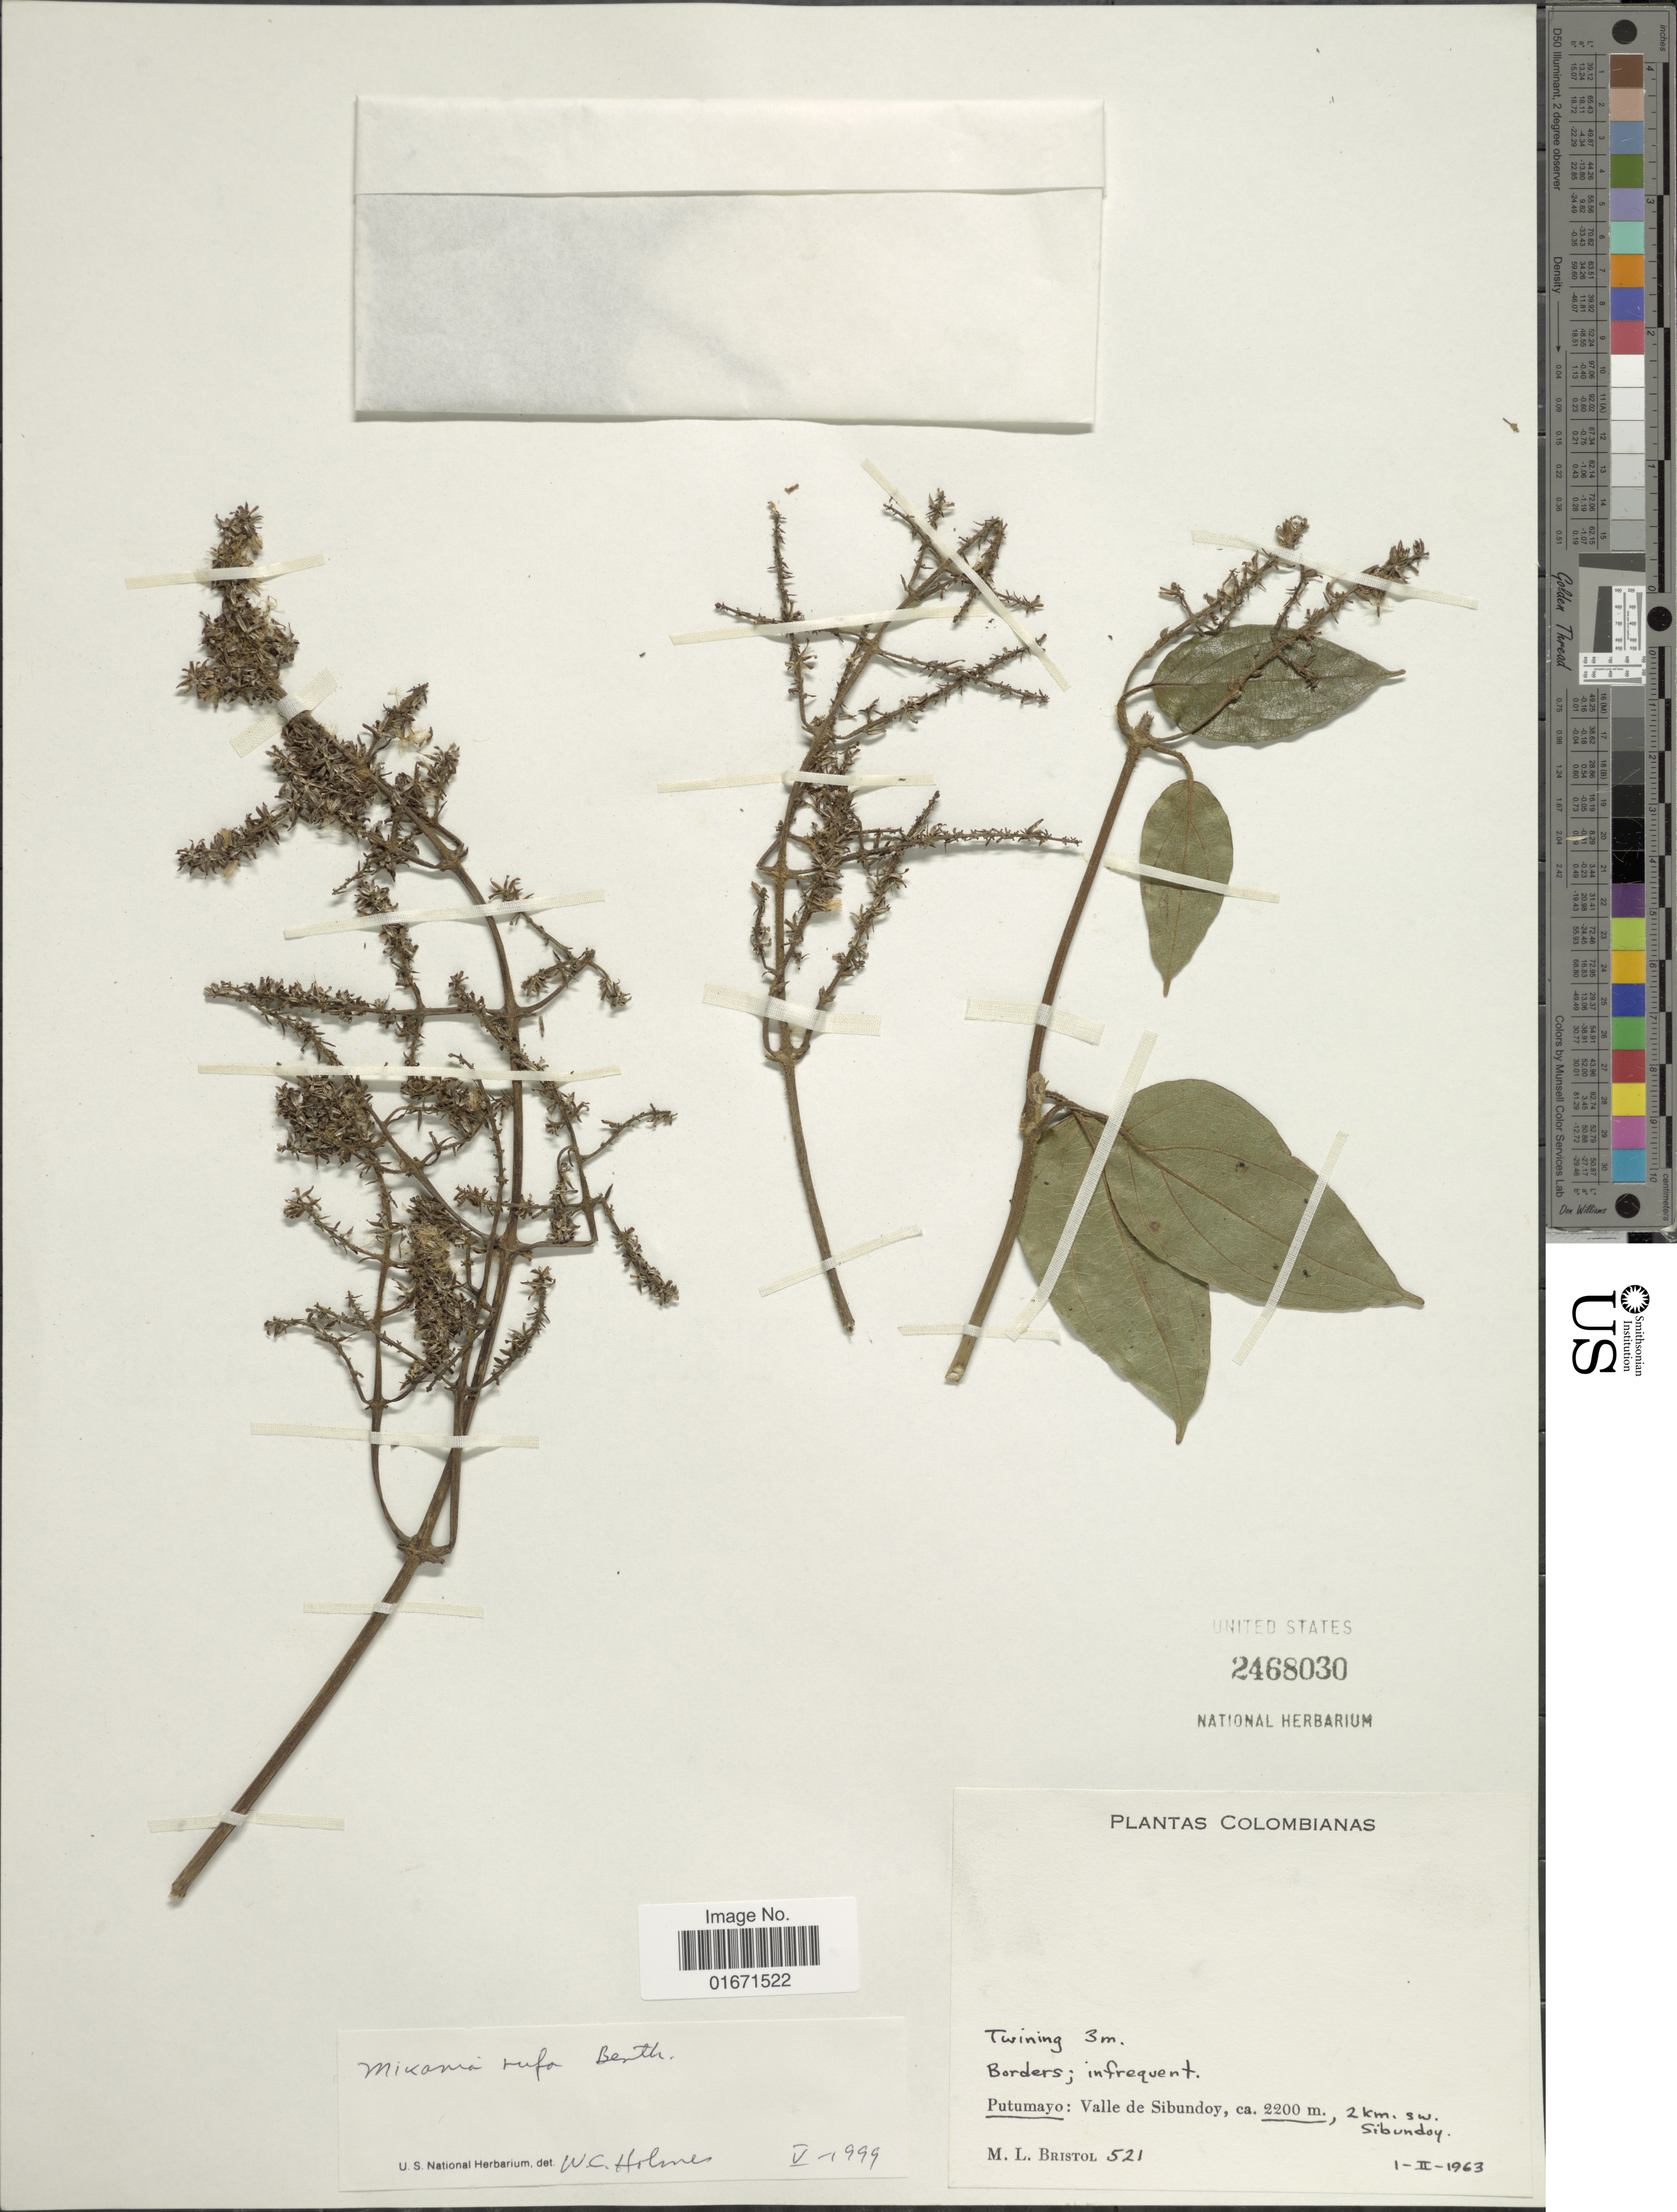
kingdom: Plantae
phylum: Tracheophyta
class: Magnoliopsida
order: Asterales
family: Asteraceae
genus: Mikania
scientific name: Mikania rufa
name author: Benth.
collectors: M. L. Bristol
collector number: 521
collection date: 1963-02-01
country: Colombia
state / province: Putumayo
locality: Putumayo: Valle de Sibundoy, 2 km. sw. Sibundoy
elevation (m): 2200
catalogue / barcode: US 2468030